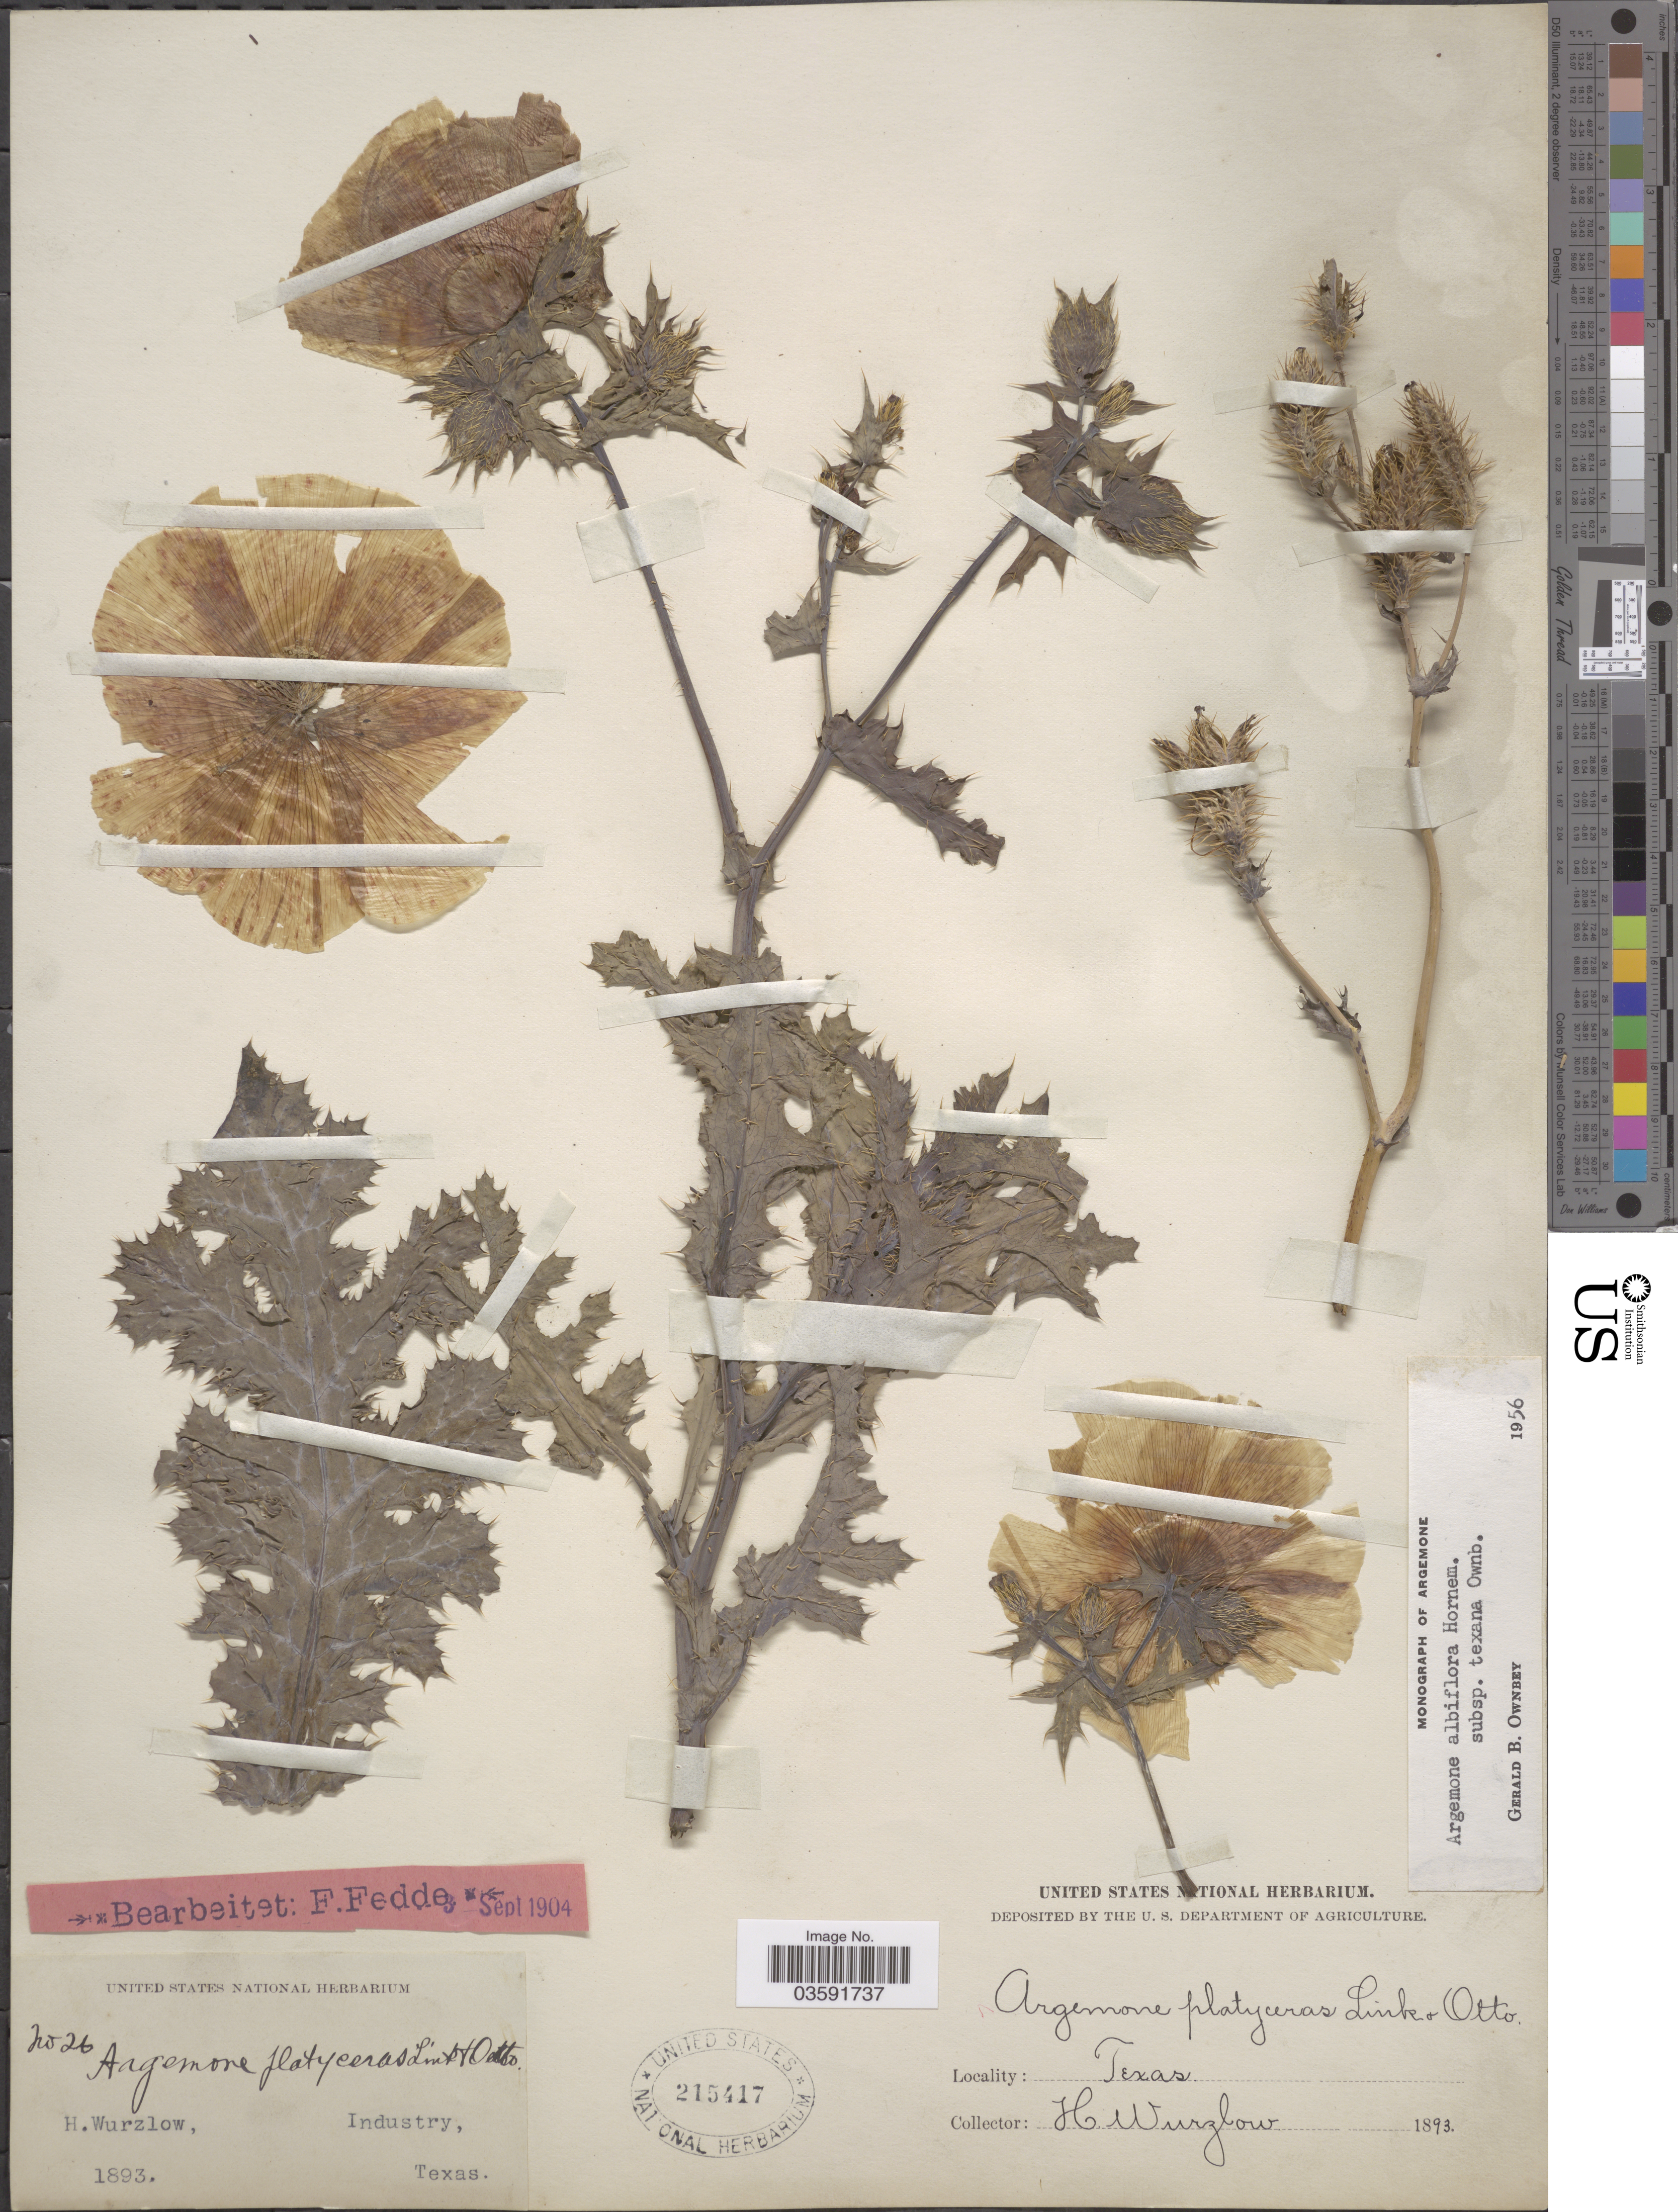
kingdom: Plantae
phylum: Tracheophyta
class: Magnoliopsida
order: Ranunculales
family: Papaveraceae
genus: Argemone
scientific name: Argemone albiflora subsp. texana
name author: G.B. Ownbey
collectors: H. Wurzlow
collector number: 26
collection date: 1893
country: United States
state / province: Texas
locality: Industry.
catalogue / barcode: US 215417